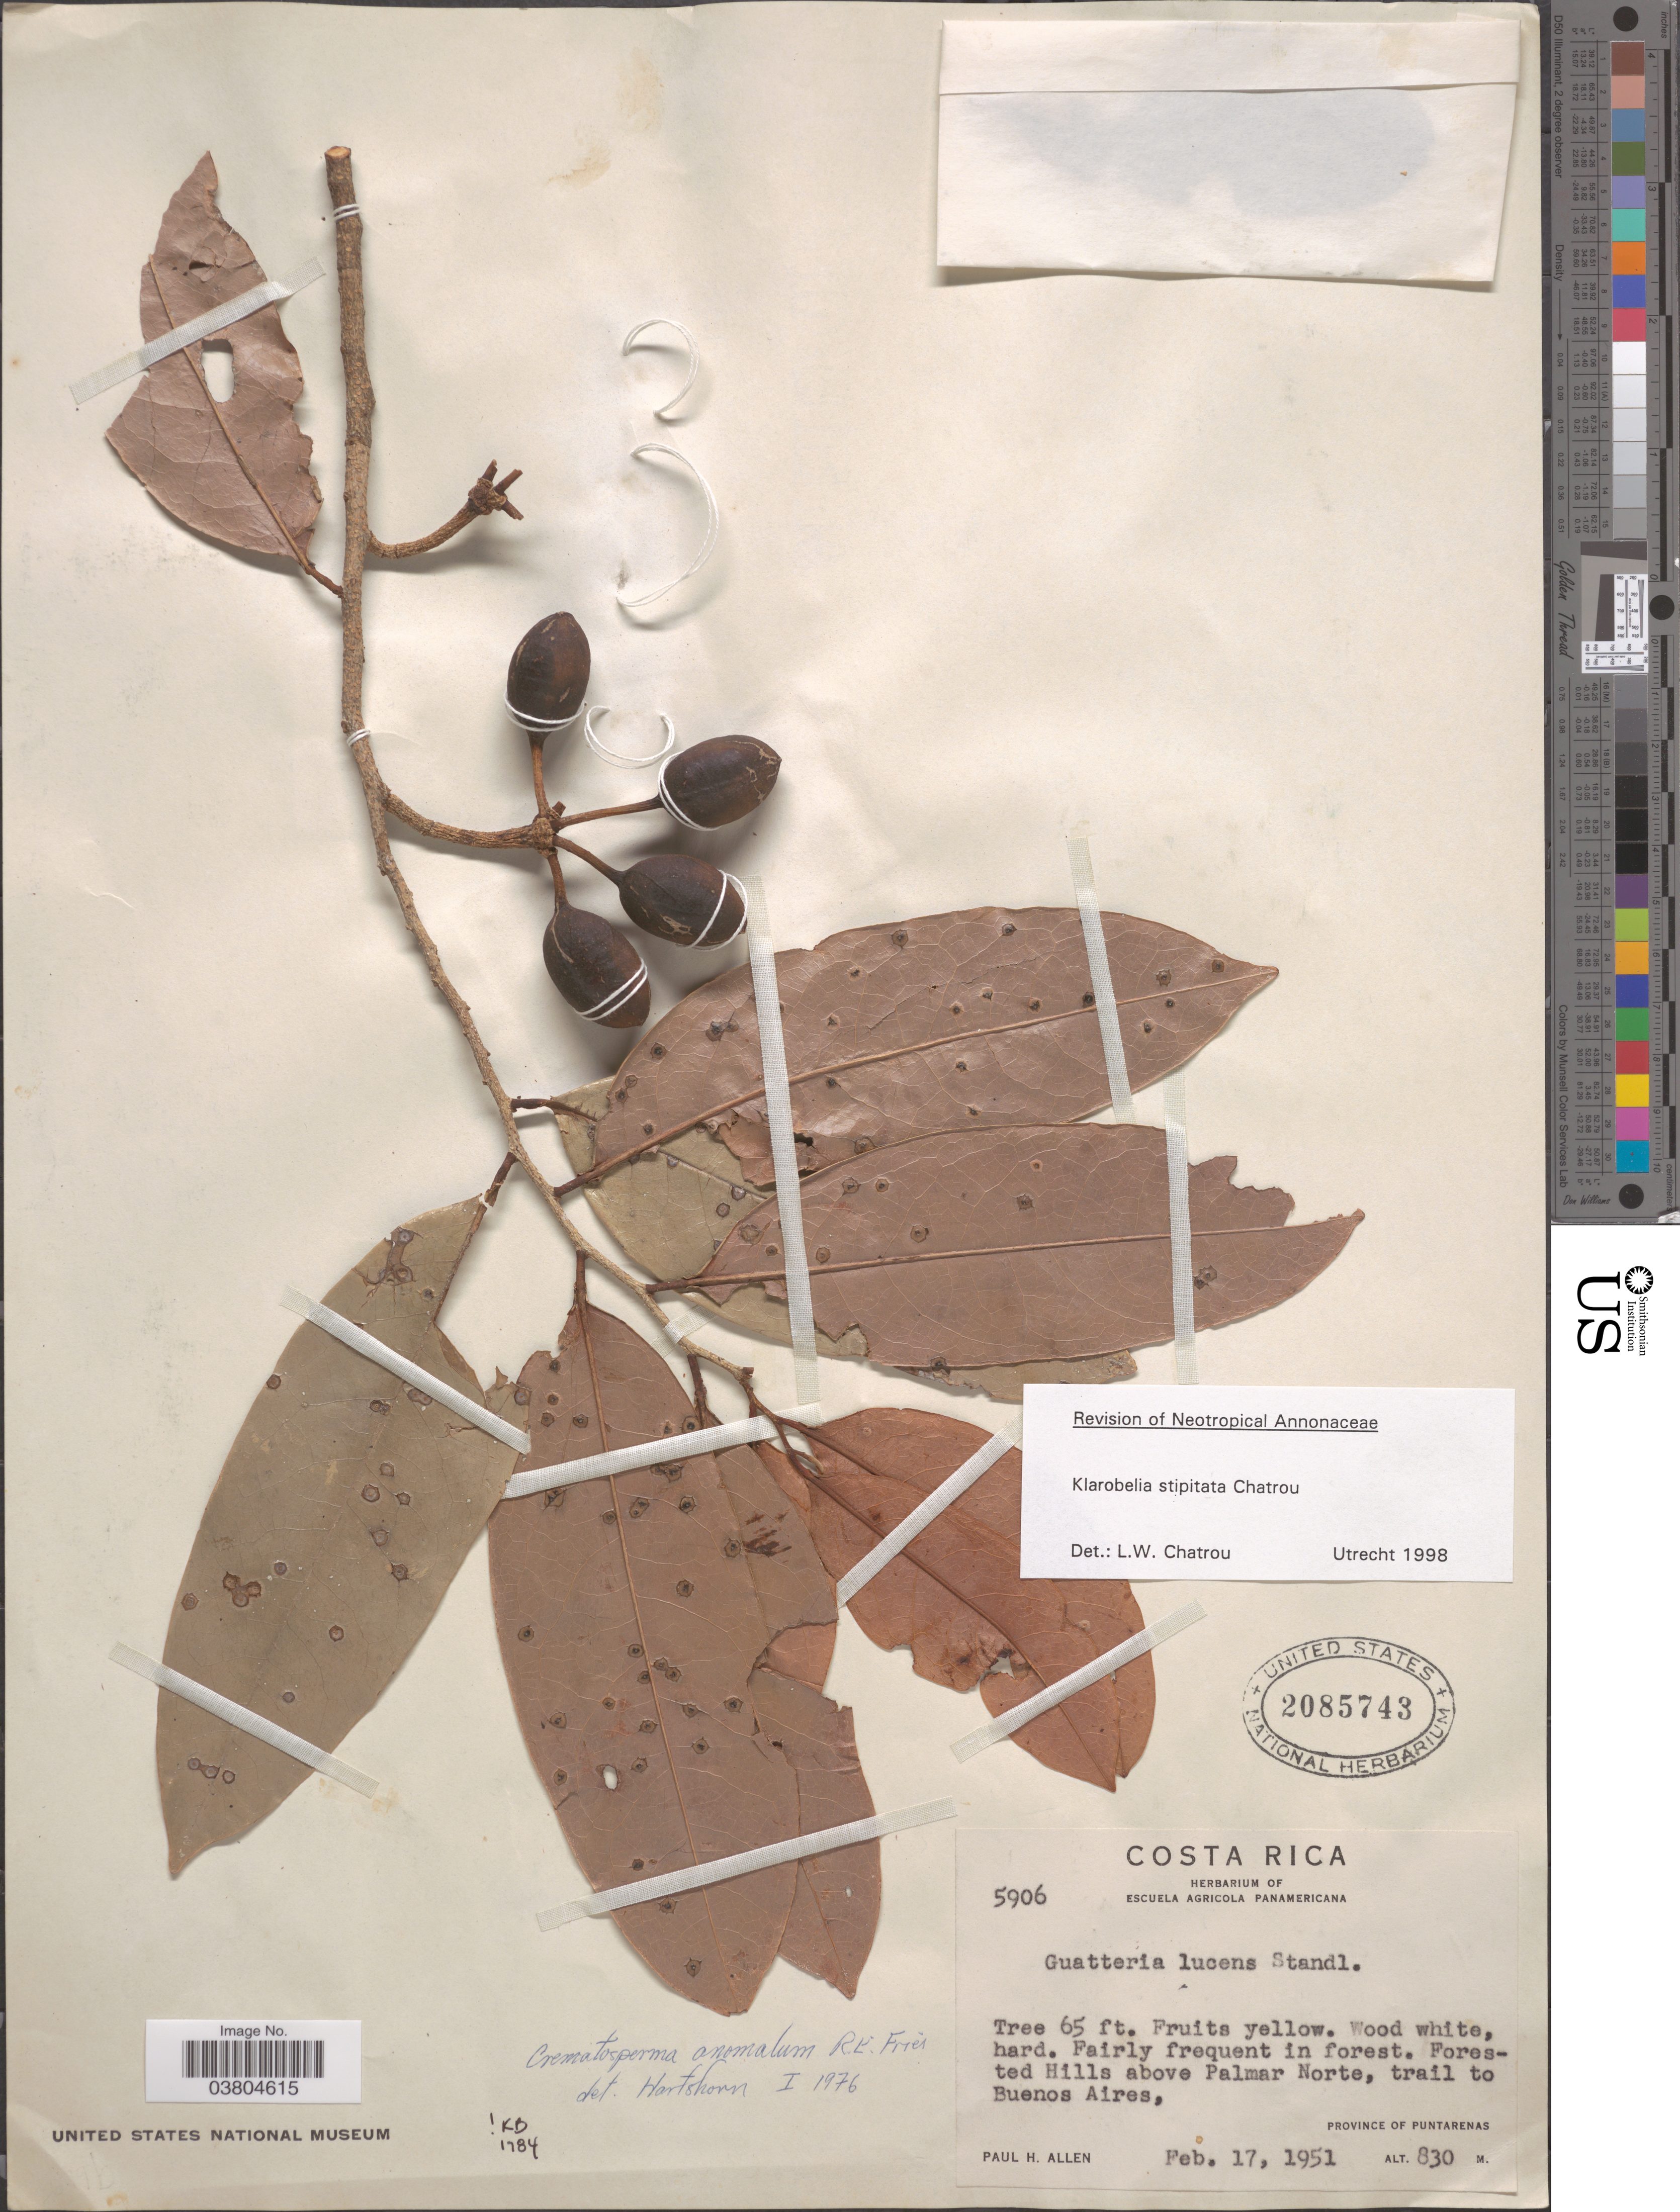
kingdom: Plantae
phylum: Tracheophyta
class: Magnoliopsida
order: Magnoliales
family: Annonaceae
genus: Klarobelia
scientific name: Klarobelia stipitata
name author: Chatrou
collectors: P. H. Allen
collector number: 5906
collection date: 1951-02-17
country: Costa Rica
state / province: Puntarenas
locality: Forested Hills above Palmar Norte, trail to Buenos Aires.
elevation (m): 830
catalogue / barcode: US 2085743